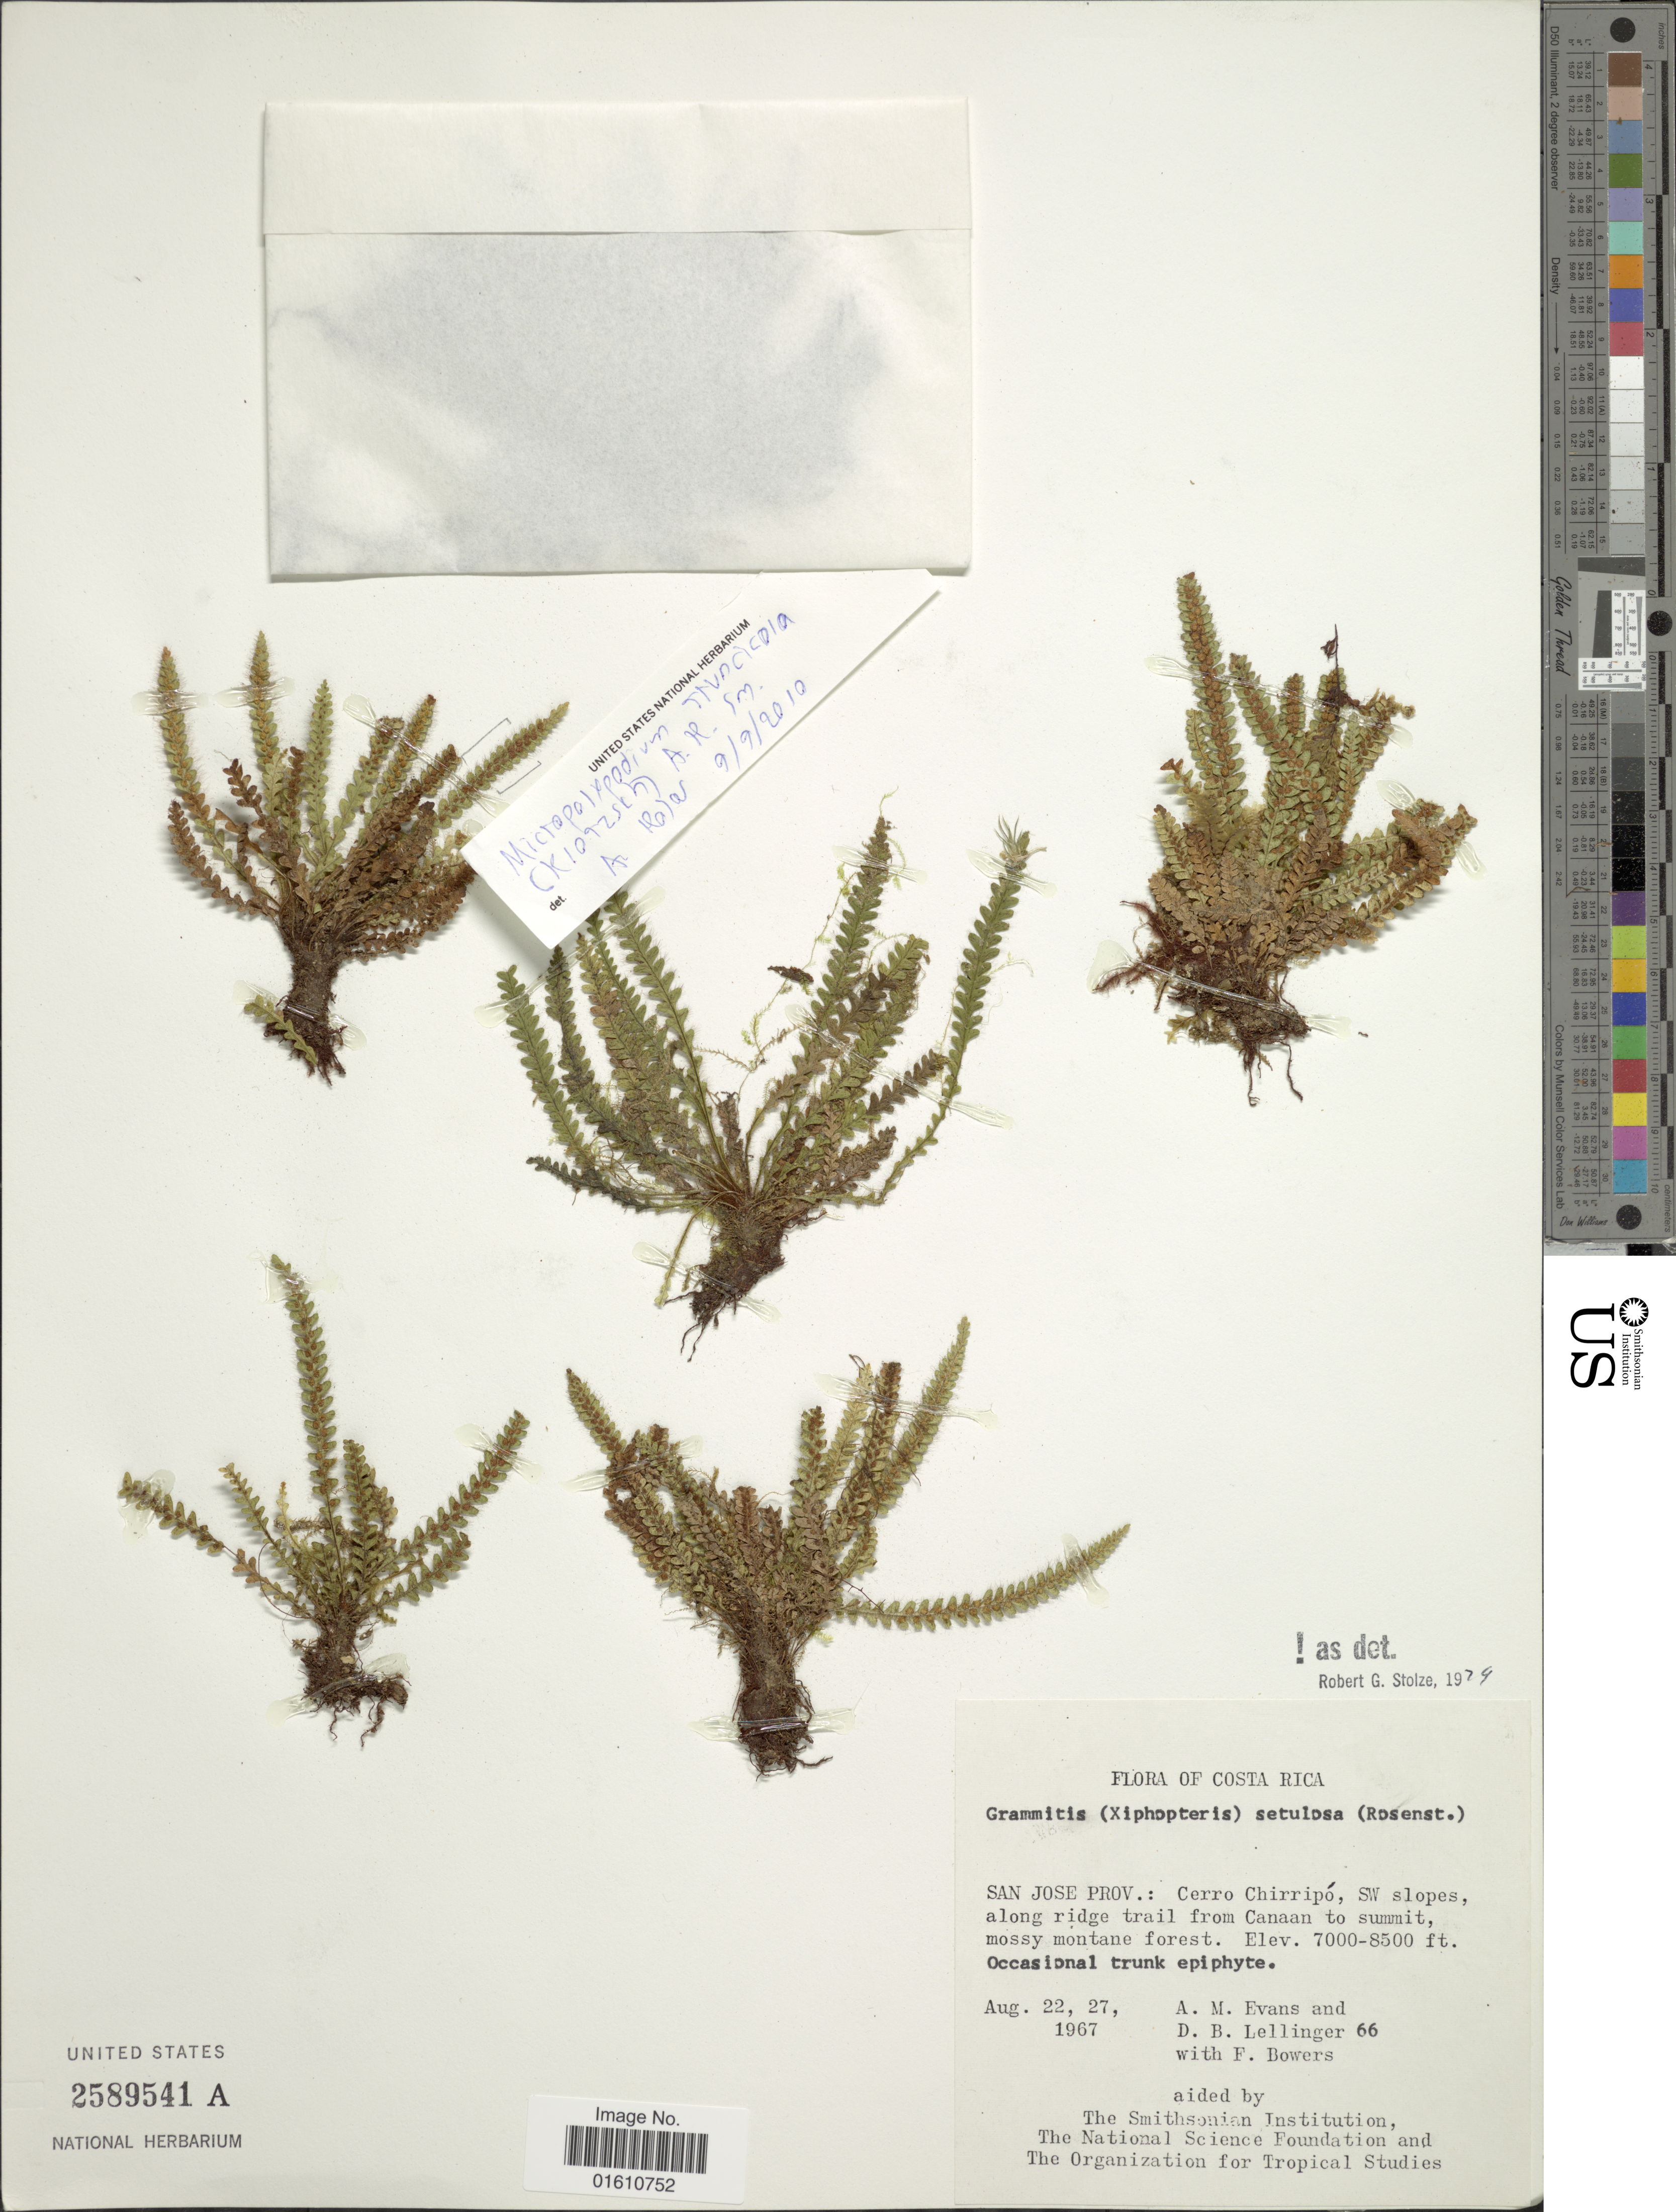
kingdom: Plantae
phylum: Tracheophyta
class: Polypodiopsida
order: Polypodiales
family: Polypodiaceae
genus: Moranopteris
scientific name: Moranopteris truncicola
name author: (Klotzsch) R. Y. Hirai & J. Prado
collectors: A. M. Evans, D. B. Lellinger & F. Bowers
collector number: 66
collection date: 1967-08-22/1967-08-27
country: Costa Rica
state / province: San José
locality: San Jose Prov.: Cerro chirripo, SW slopes, along ridge trail from Canaan to summit, mossy montane forest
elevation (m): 2134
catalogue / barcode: US 2589541A